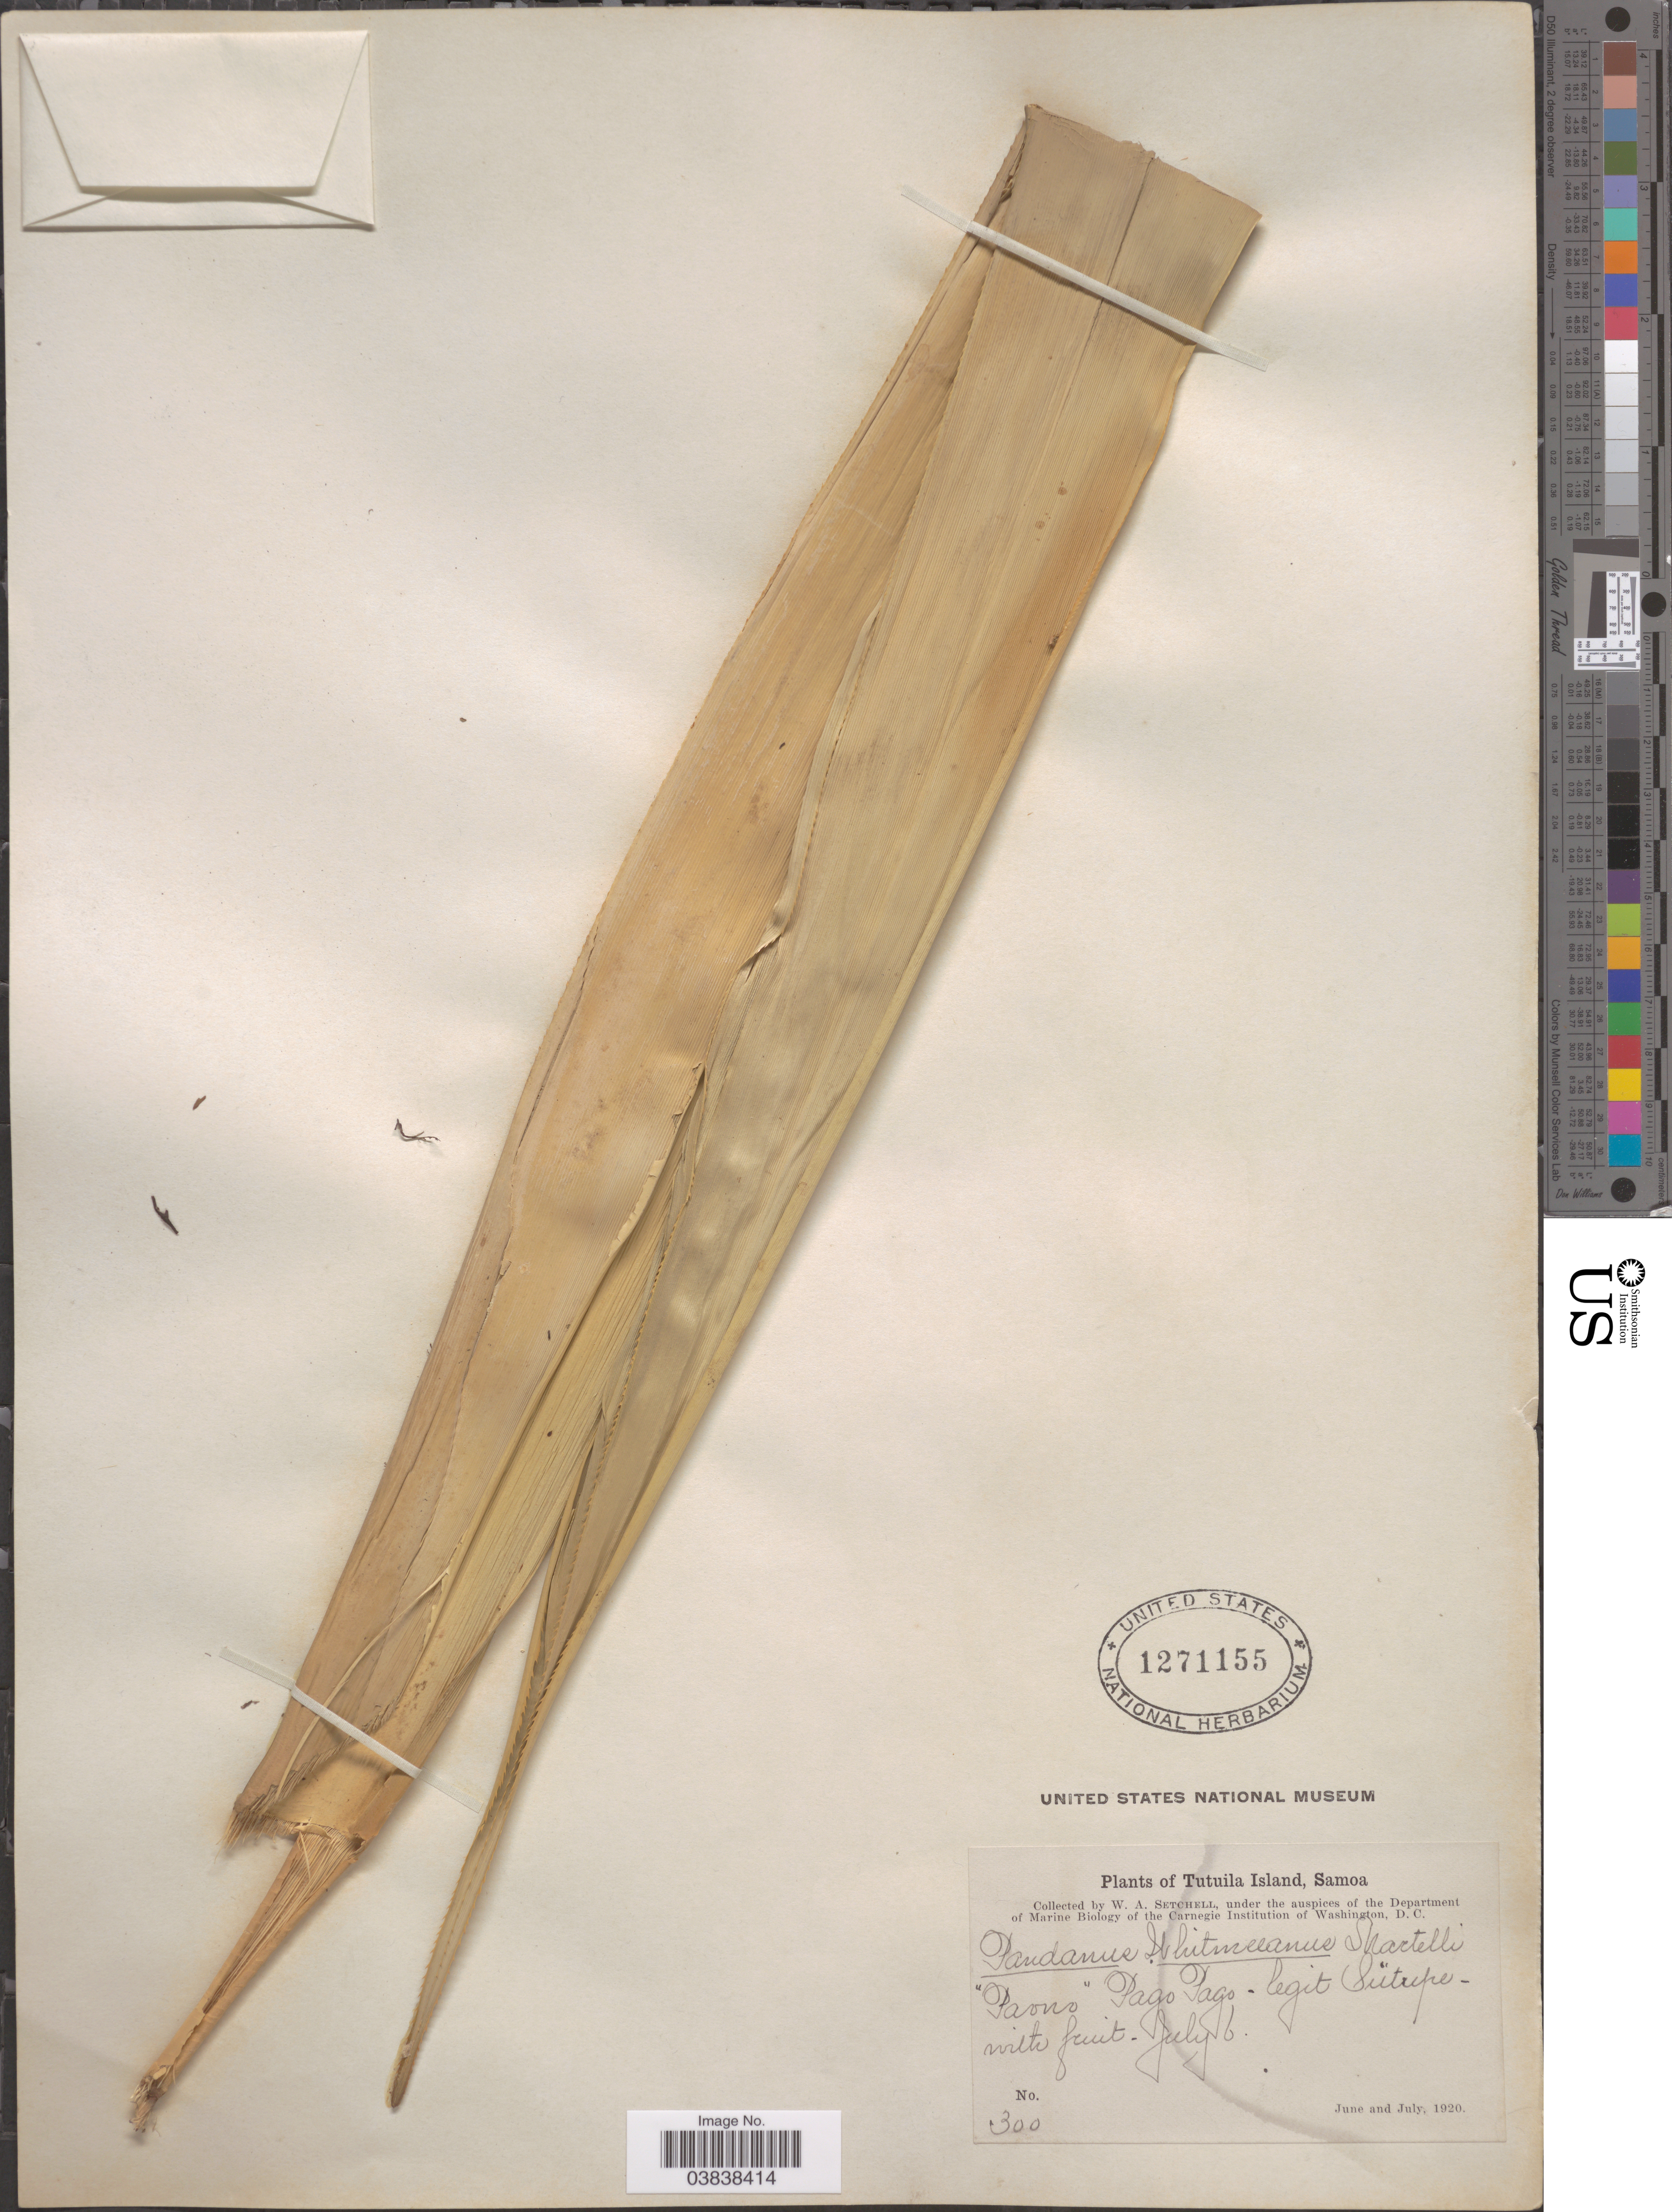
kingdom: Plantae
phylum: Tracheophyta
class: Liliopsida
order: Pandanales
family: Pandanaceae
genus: Pandanus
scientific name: Pandanus whitmeeanus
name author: Martelli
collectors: W. Setchell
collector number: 300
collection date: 1920-07-06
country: American Samoa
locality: Tutuila Island, Samoa.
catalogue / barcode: US 1271155